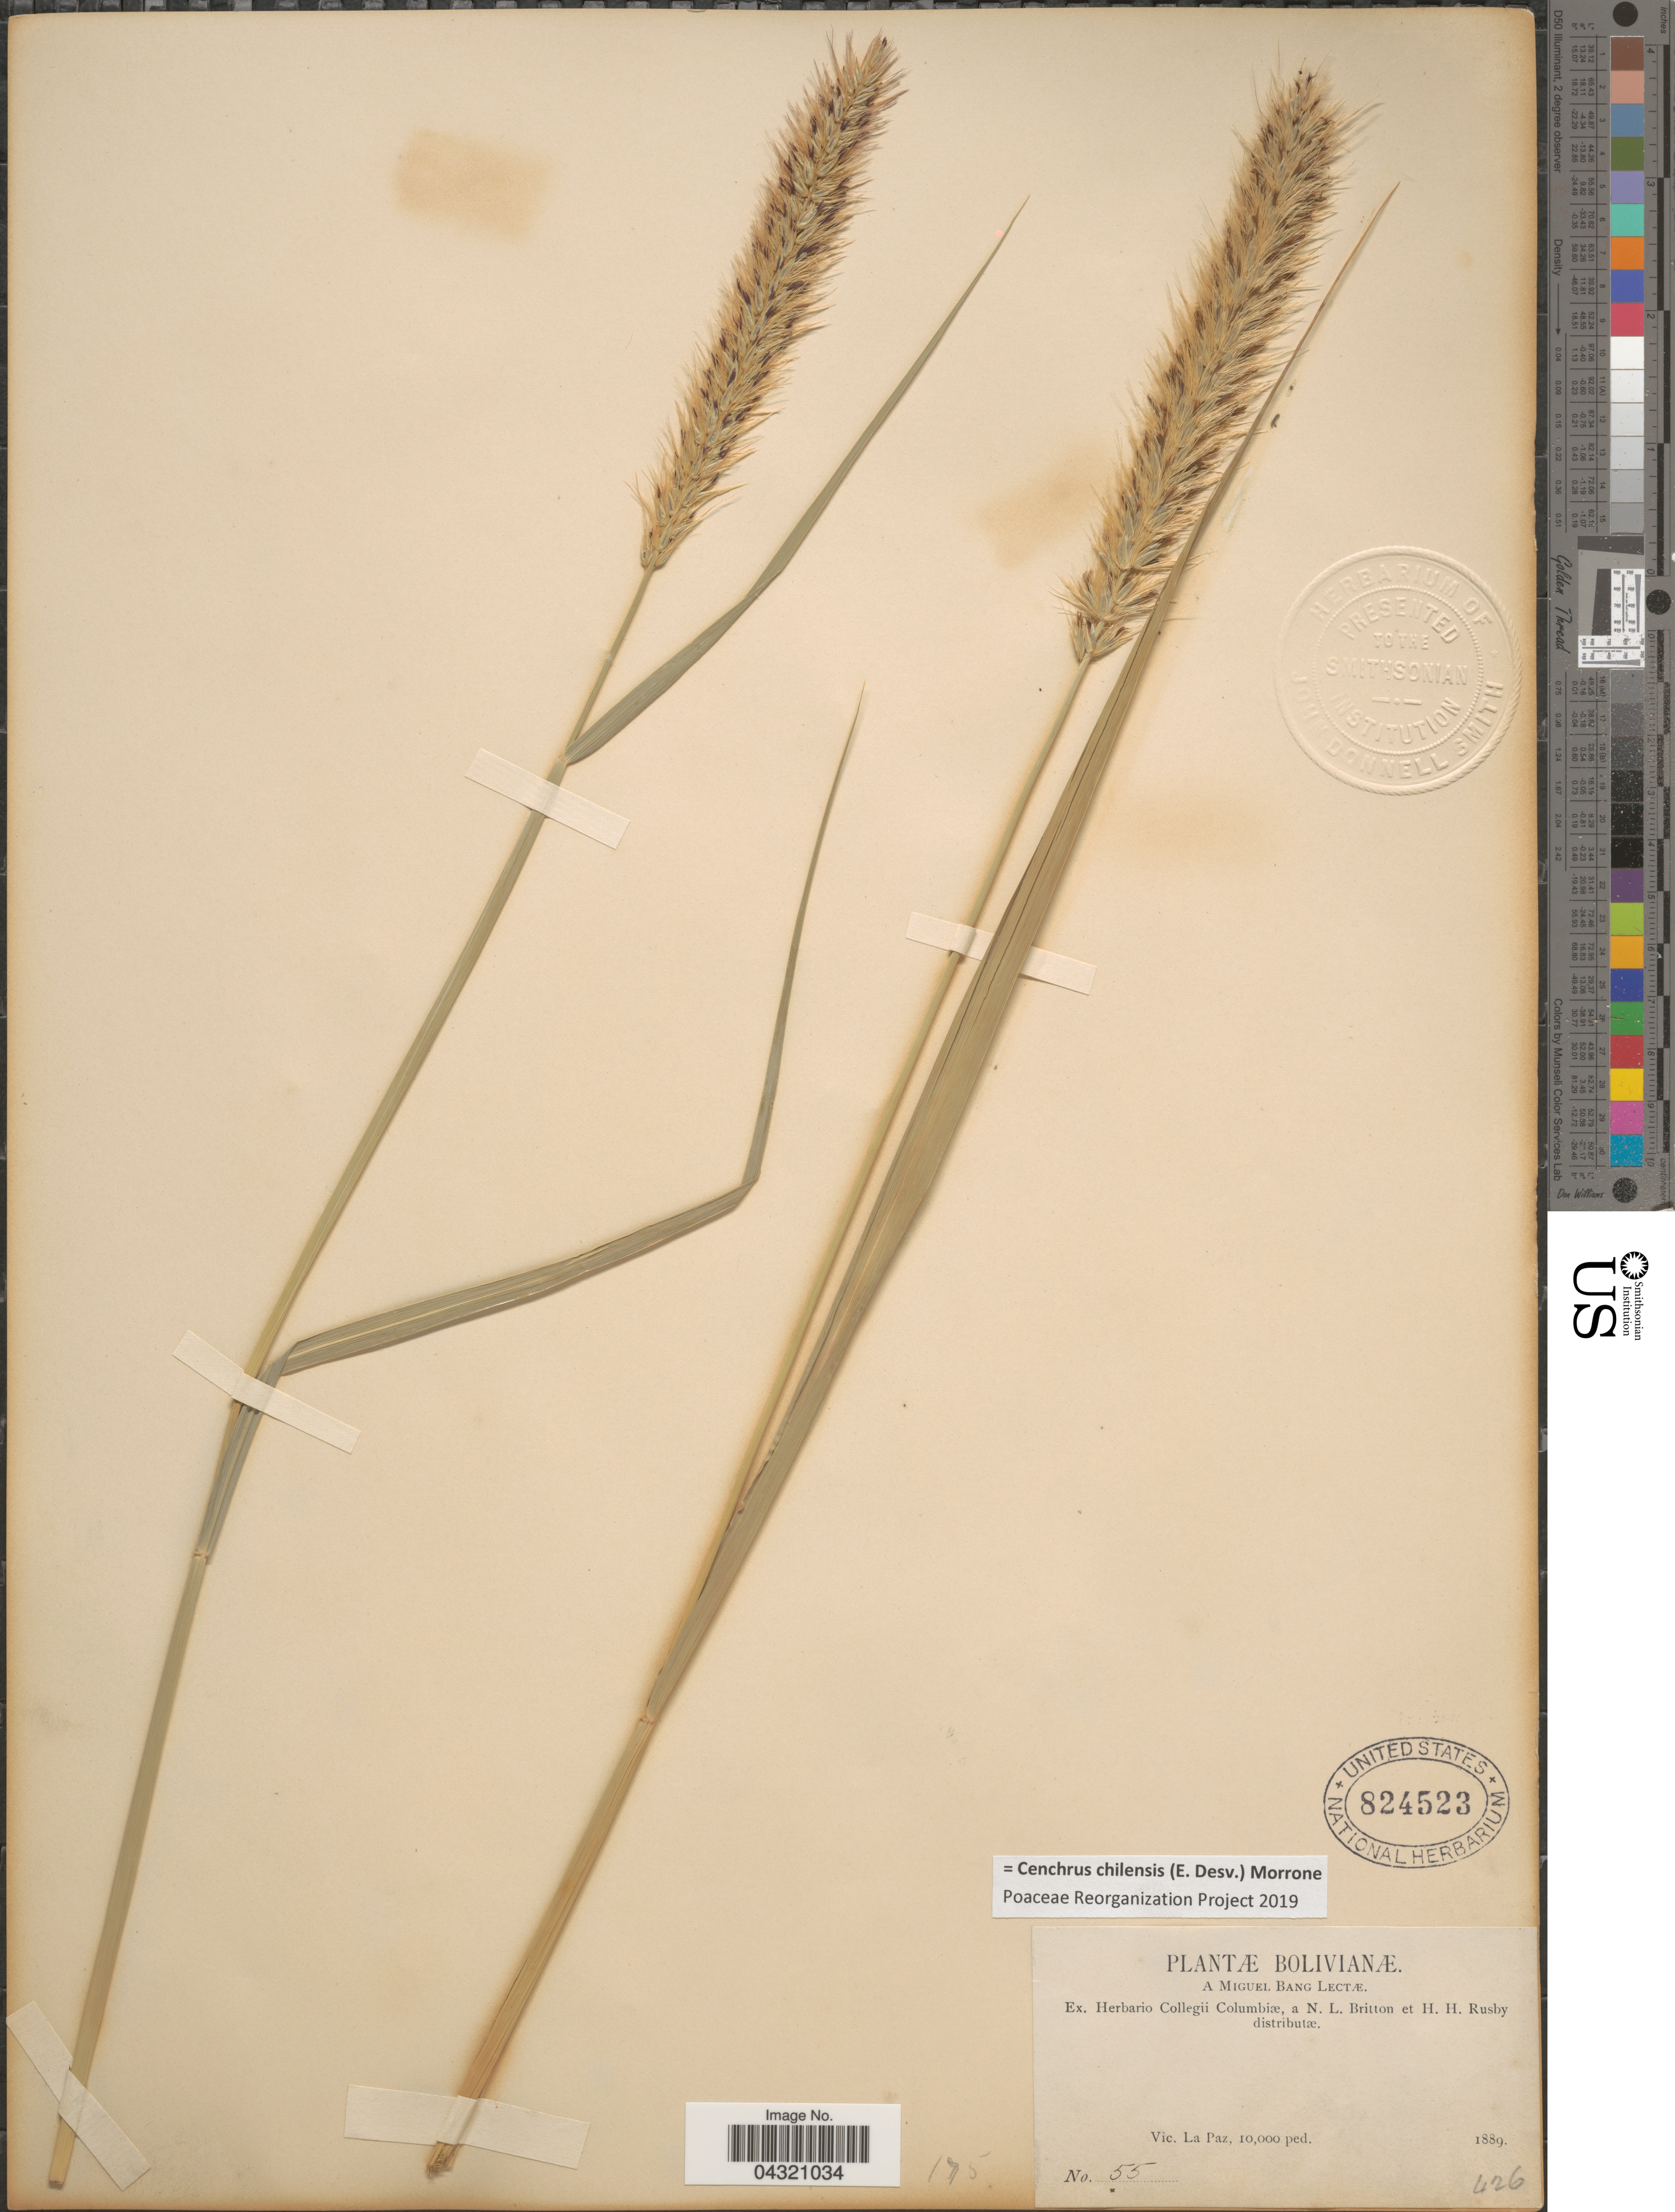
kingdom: Plantae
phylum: Tracheophyta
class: Liliopsida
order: Poales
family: Poaceae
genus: Cenchrus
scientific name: Cenchrus chilensis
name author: (É. Desv.) Morrone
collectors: M. Bang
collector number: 55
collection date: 1889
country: Bolivia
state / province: La Paz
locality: Vic. La Paz.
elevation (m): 3048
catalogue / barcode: US 824523